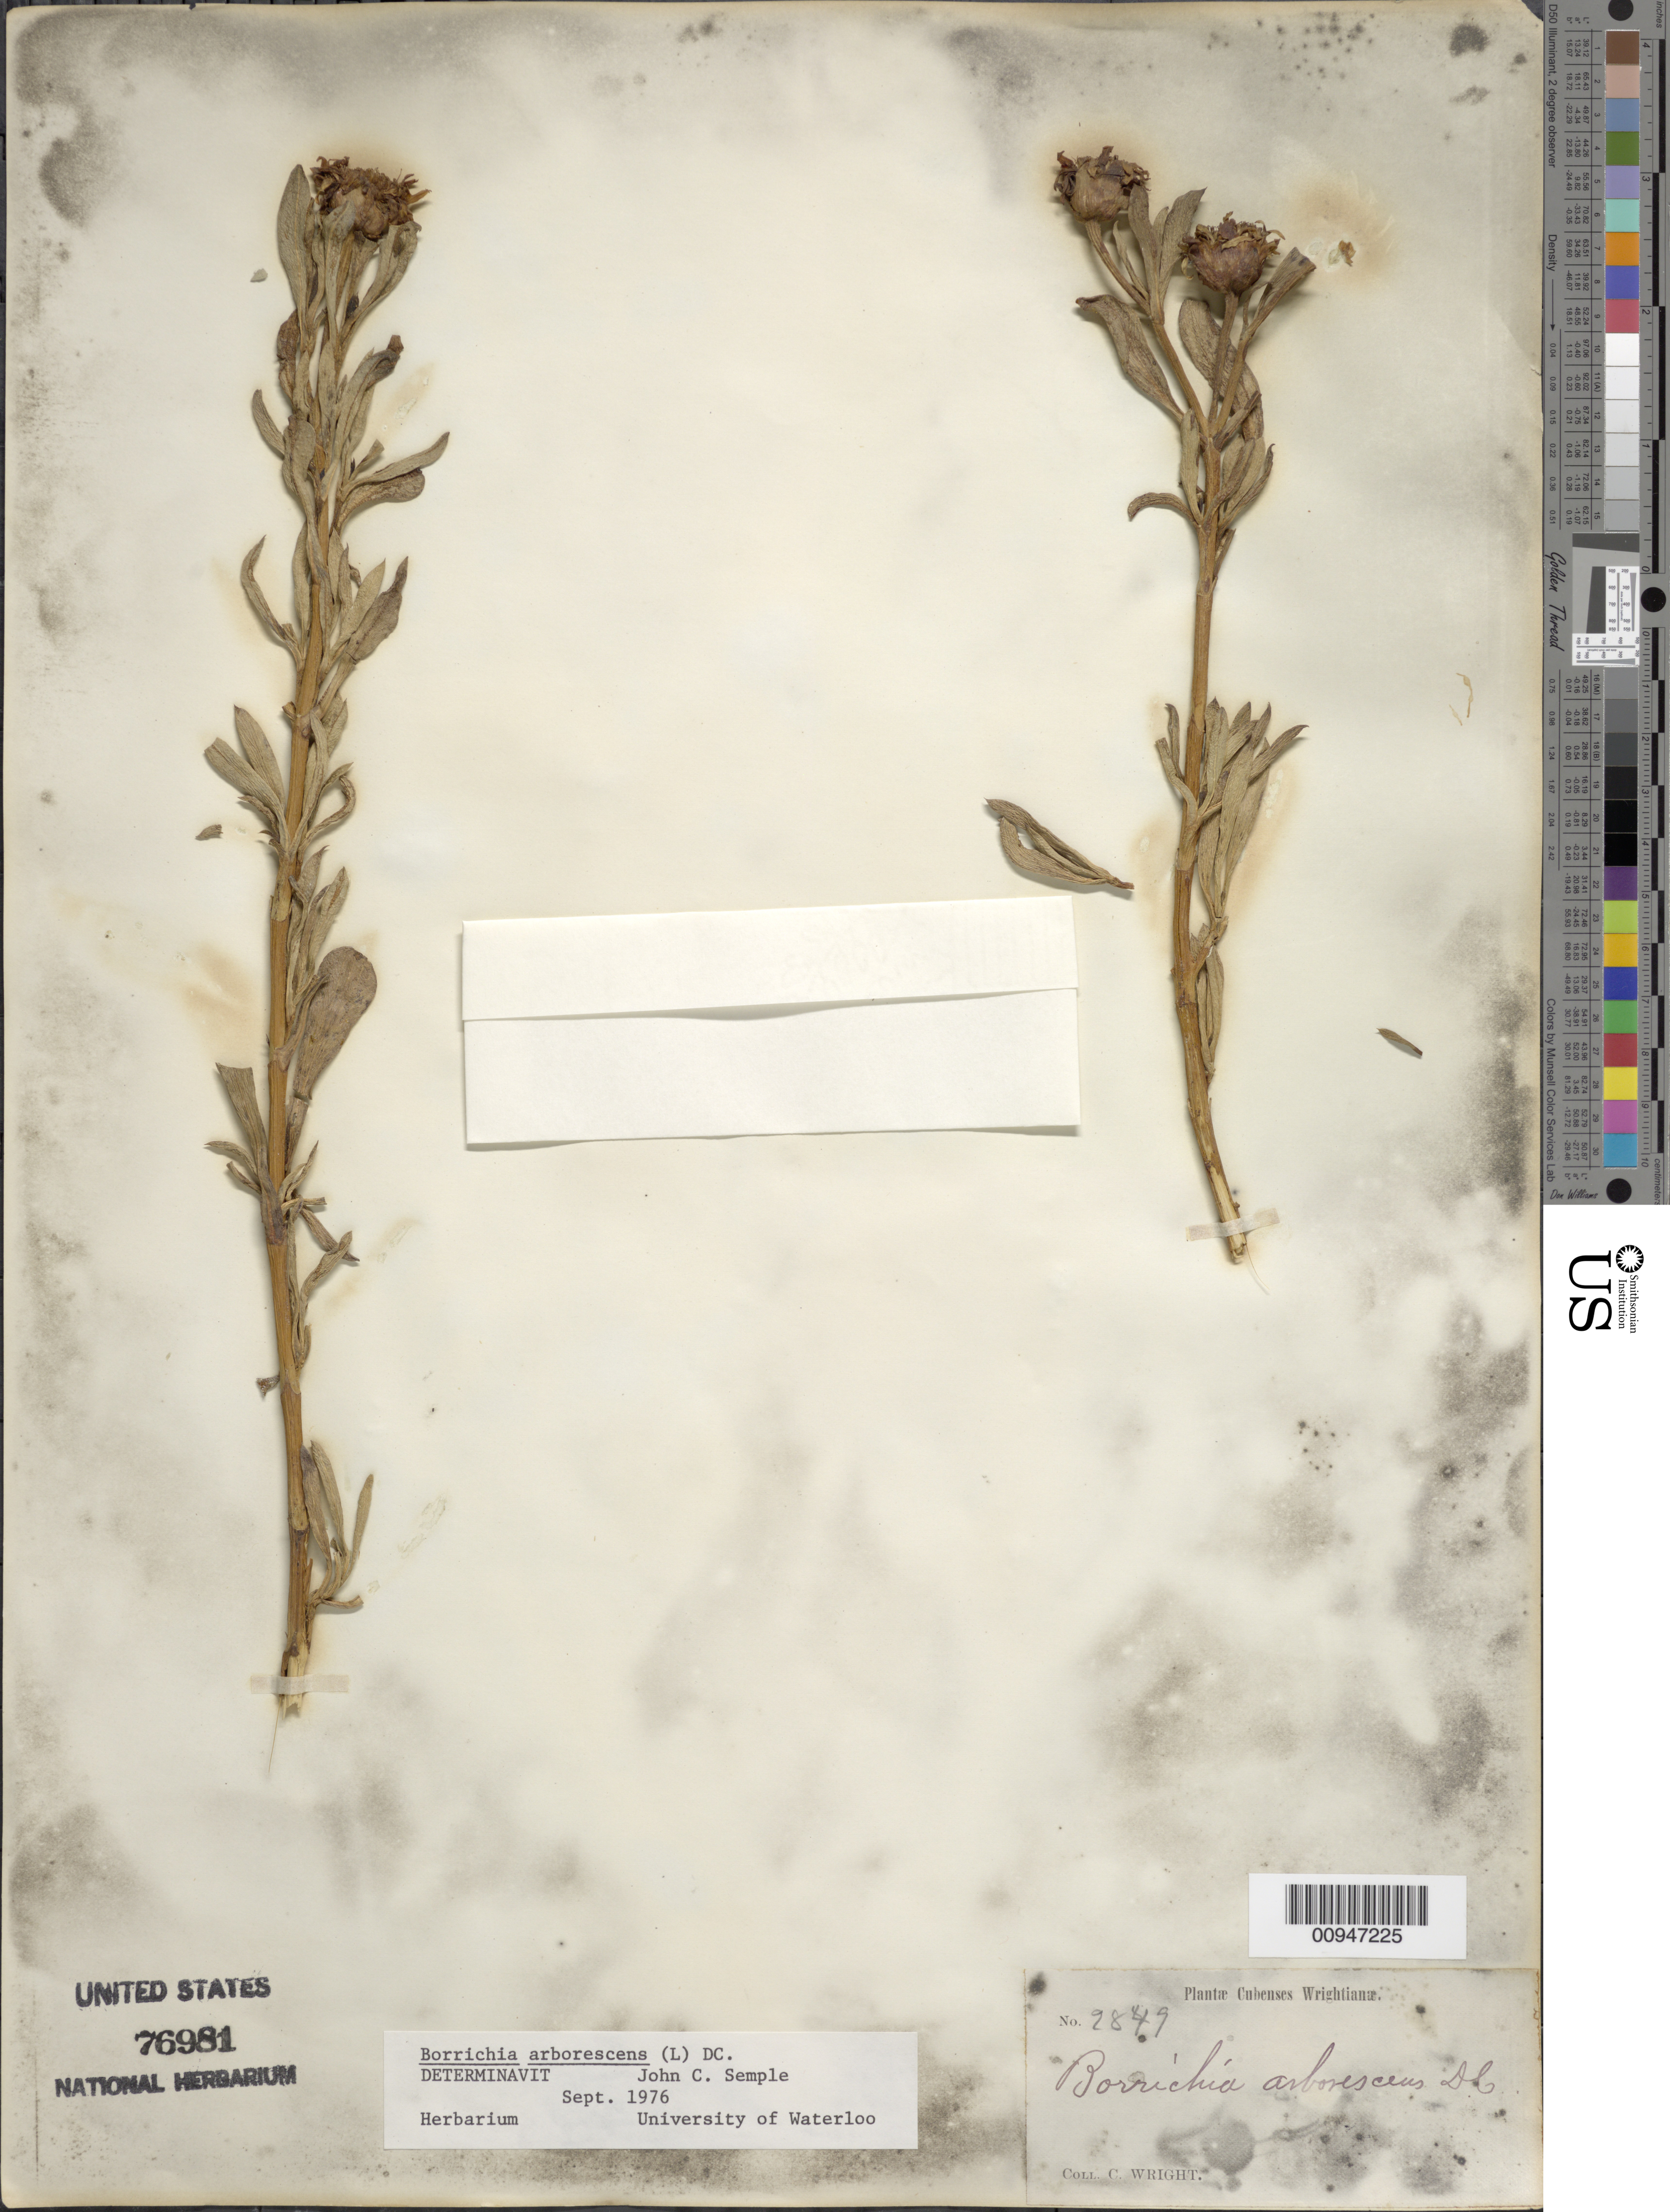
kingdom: Plantae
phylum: Tracheophyta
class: Magnoliopsida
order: Asterales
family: Asteraceae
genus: Borrichia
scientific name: Borrichia arborescens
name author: (L.) DC.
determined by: Semple, J. C.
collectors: C. Wright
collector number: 2849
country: Cuba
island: Cuba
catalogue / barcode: US 76981